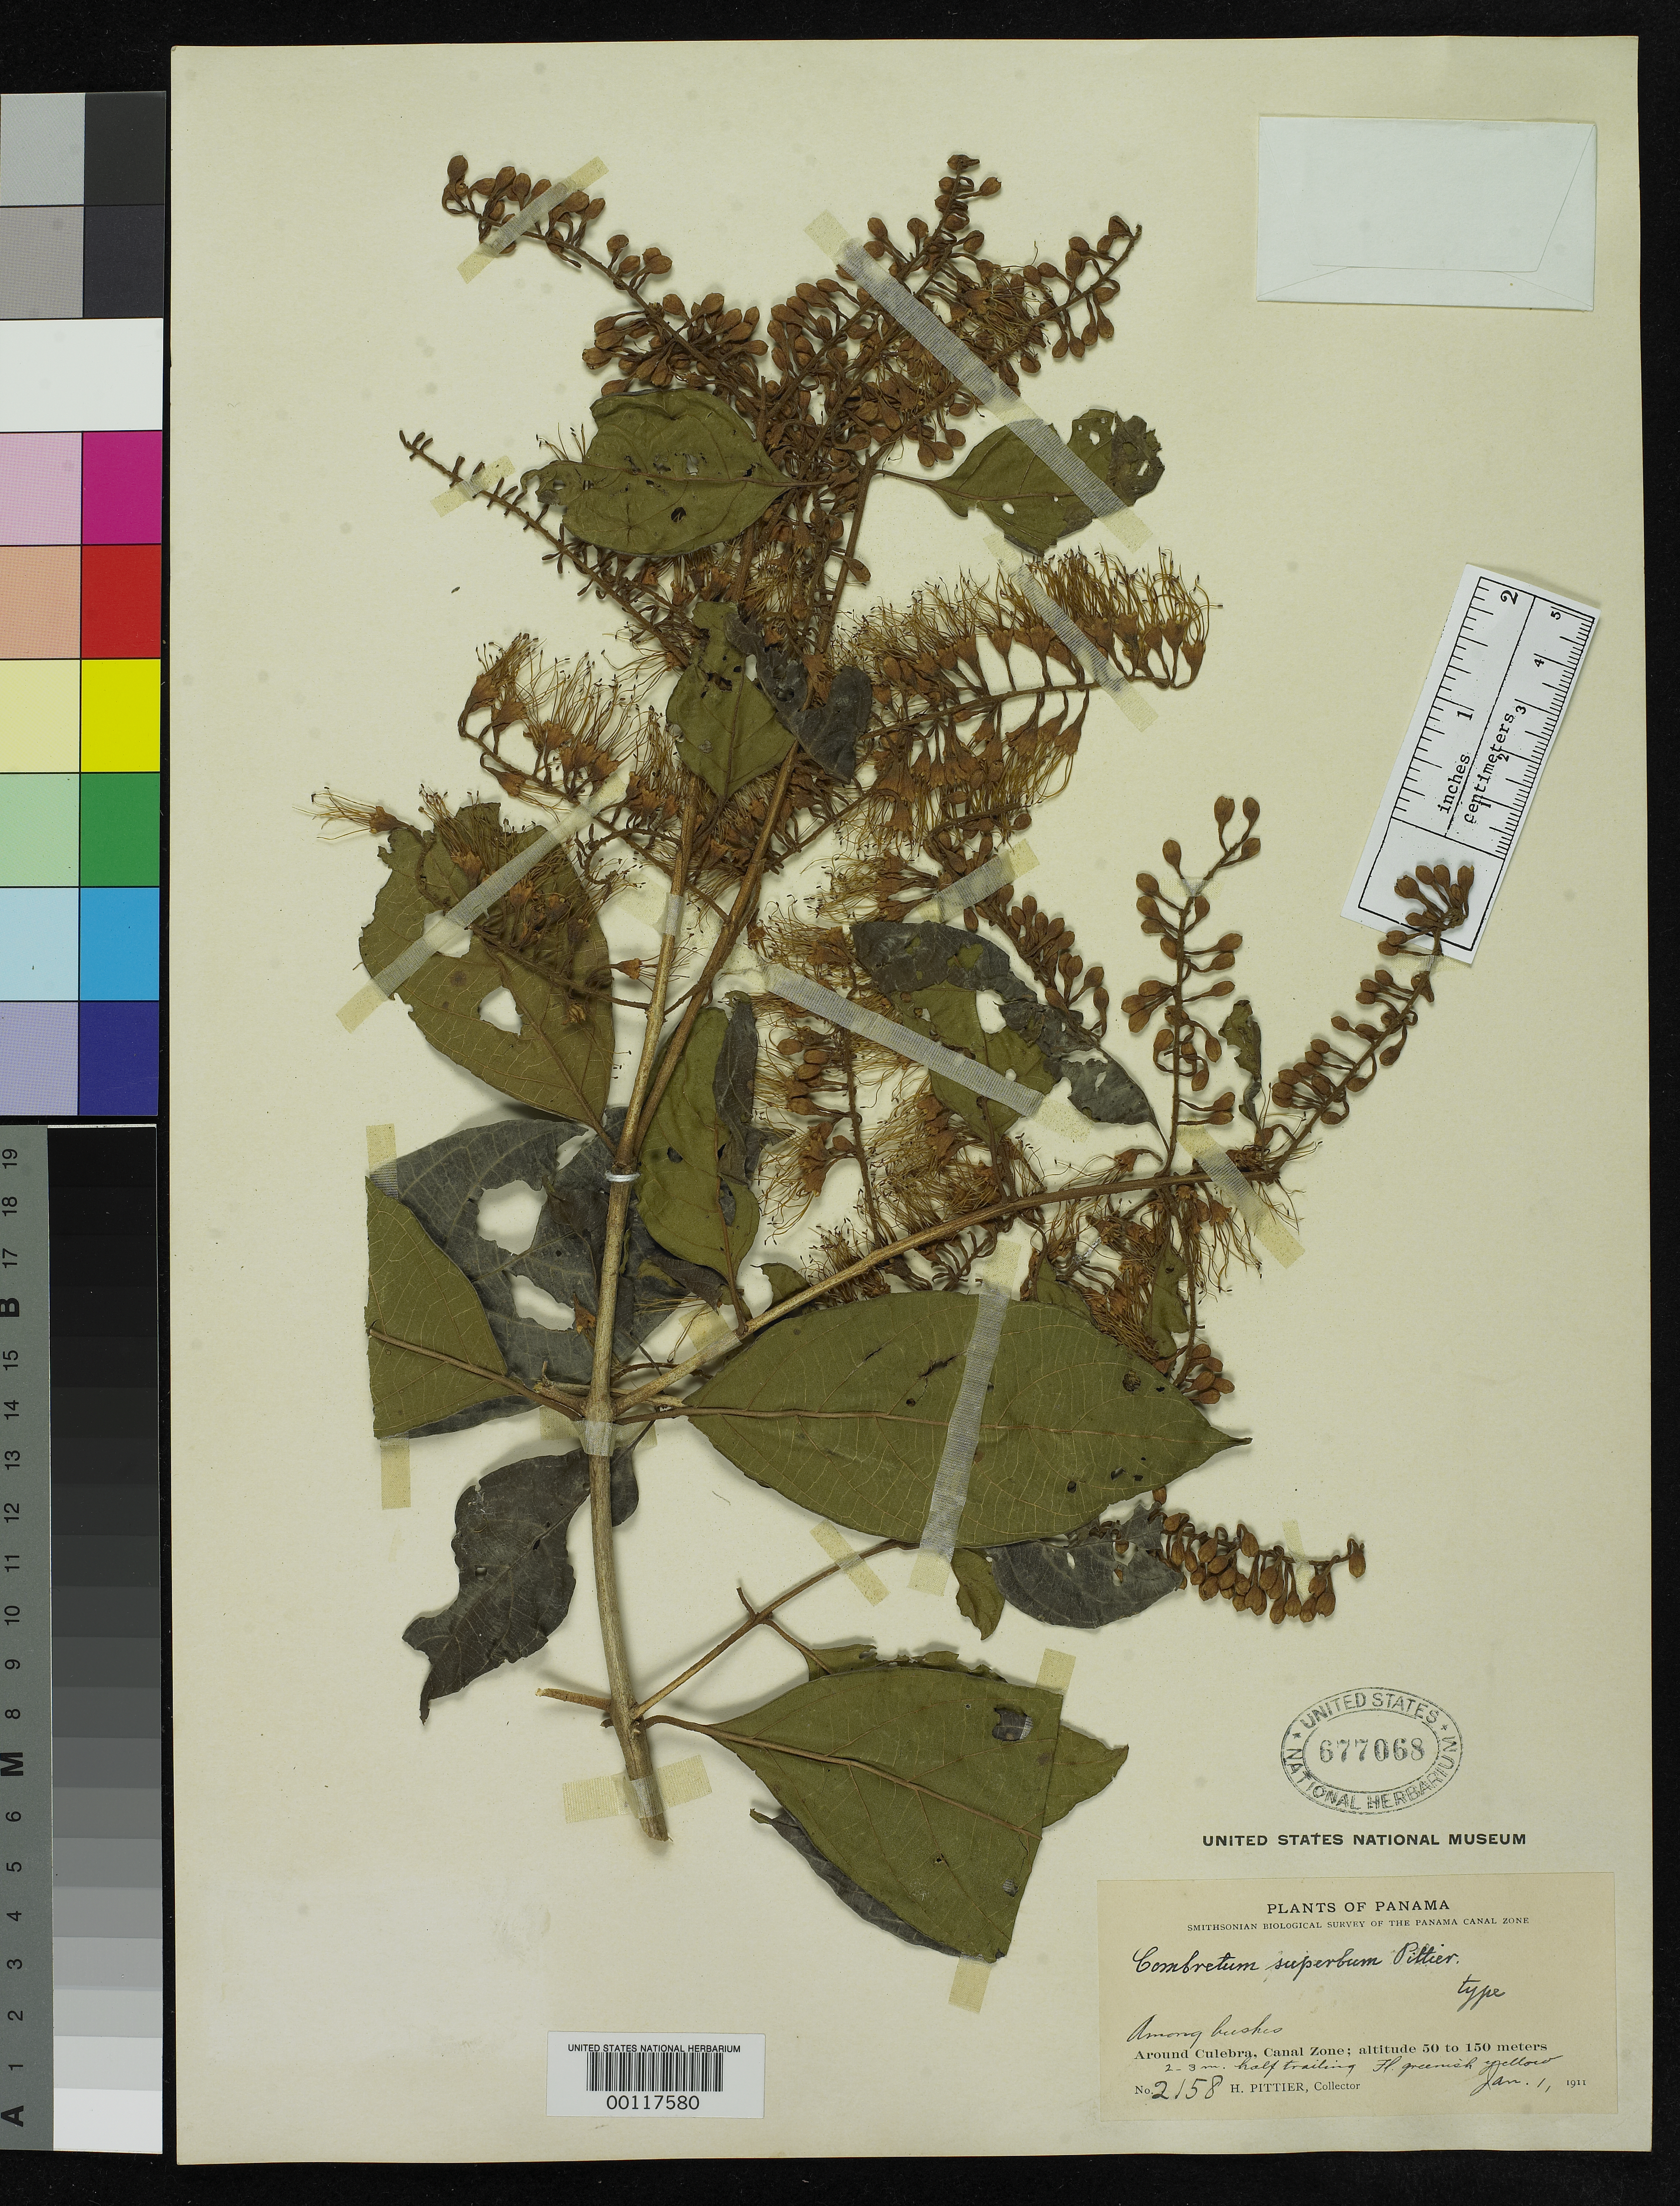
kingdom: Plantae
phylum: Tracheophyta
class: Magnoliopsida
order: Myrtales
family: Combretaceae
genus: Combretum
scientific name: Combretum superbum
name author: Pittier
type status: Holotype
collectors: H. F. Pittier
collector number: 2158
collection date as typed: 01 Jan 1911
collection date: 1911-01-01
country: Panama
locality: Culebra.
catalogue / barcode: US 677068